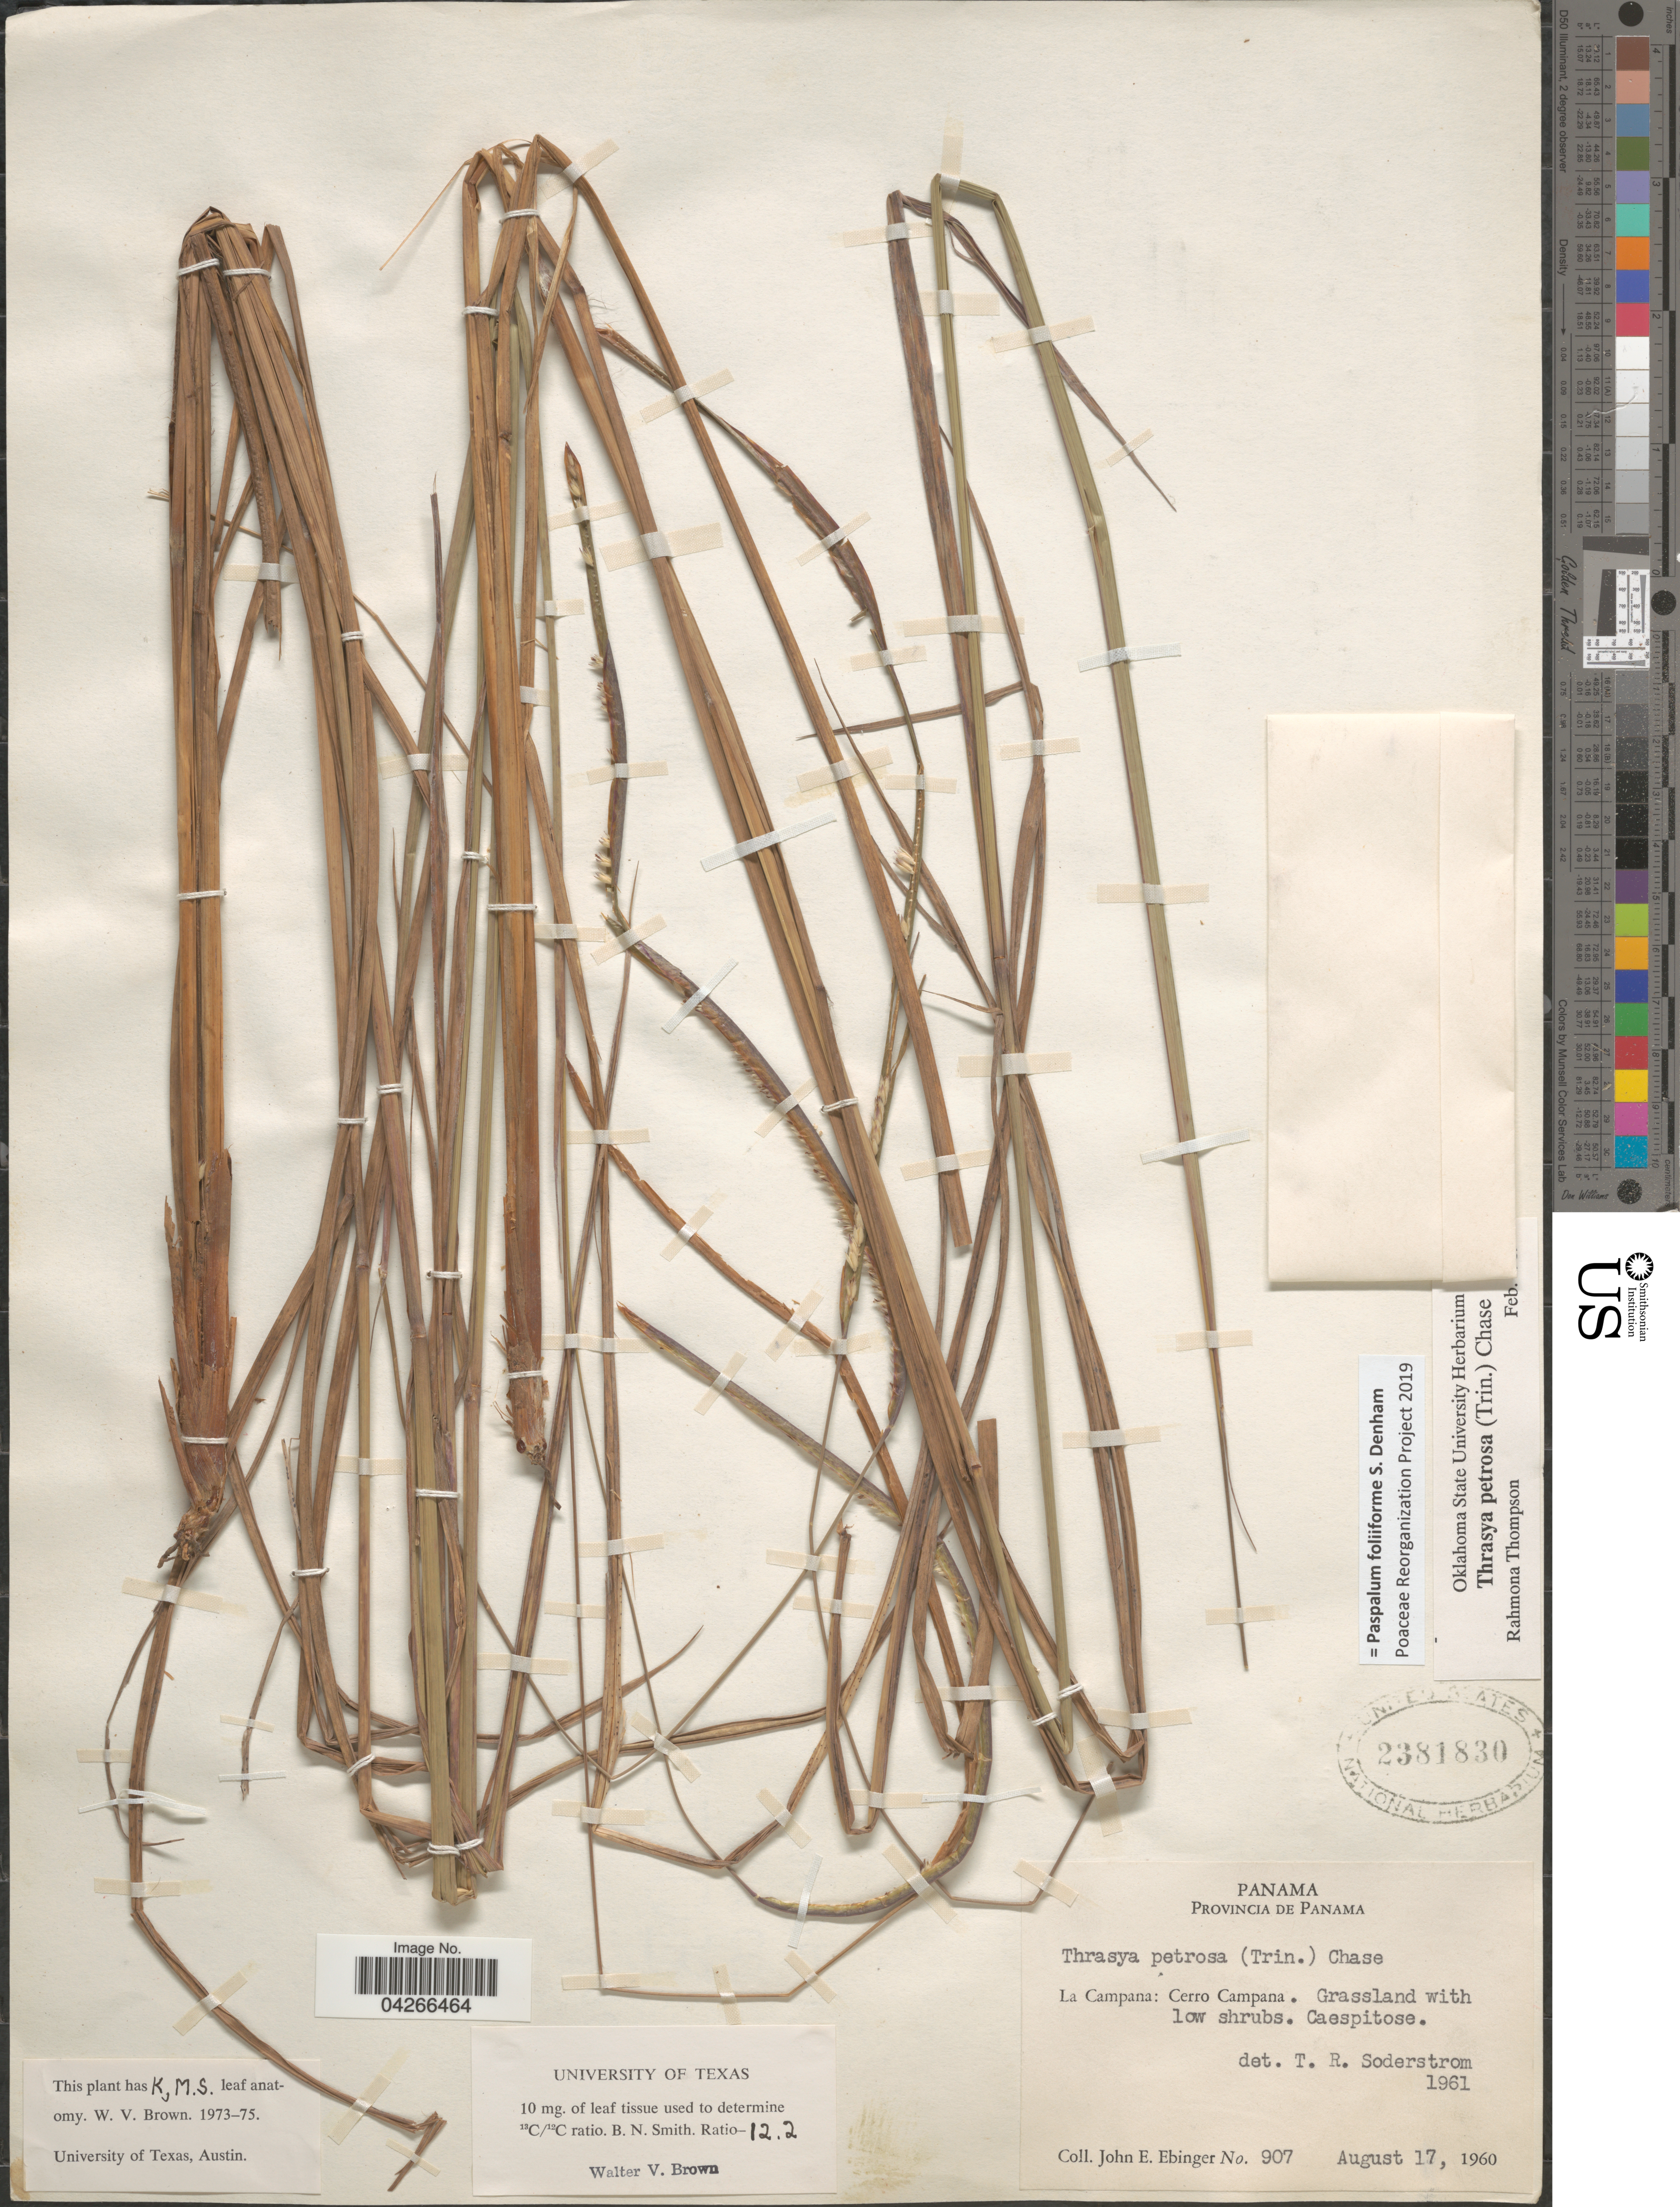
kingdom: Plantae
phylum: Tracheophyta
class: Liliopsida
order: Poales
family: Poaceae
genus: Paspalum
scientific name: Paspalum foliiforme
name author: S. Denham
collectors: J. Ebinger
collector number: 907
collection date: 1960-08-17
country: Panama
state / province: Panamá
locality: La Campana: Cerro Campana.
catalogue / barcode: US 2381830